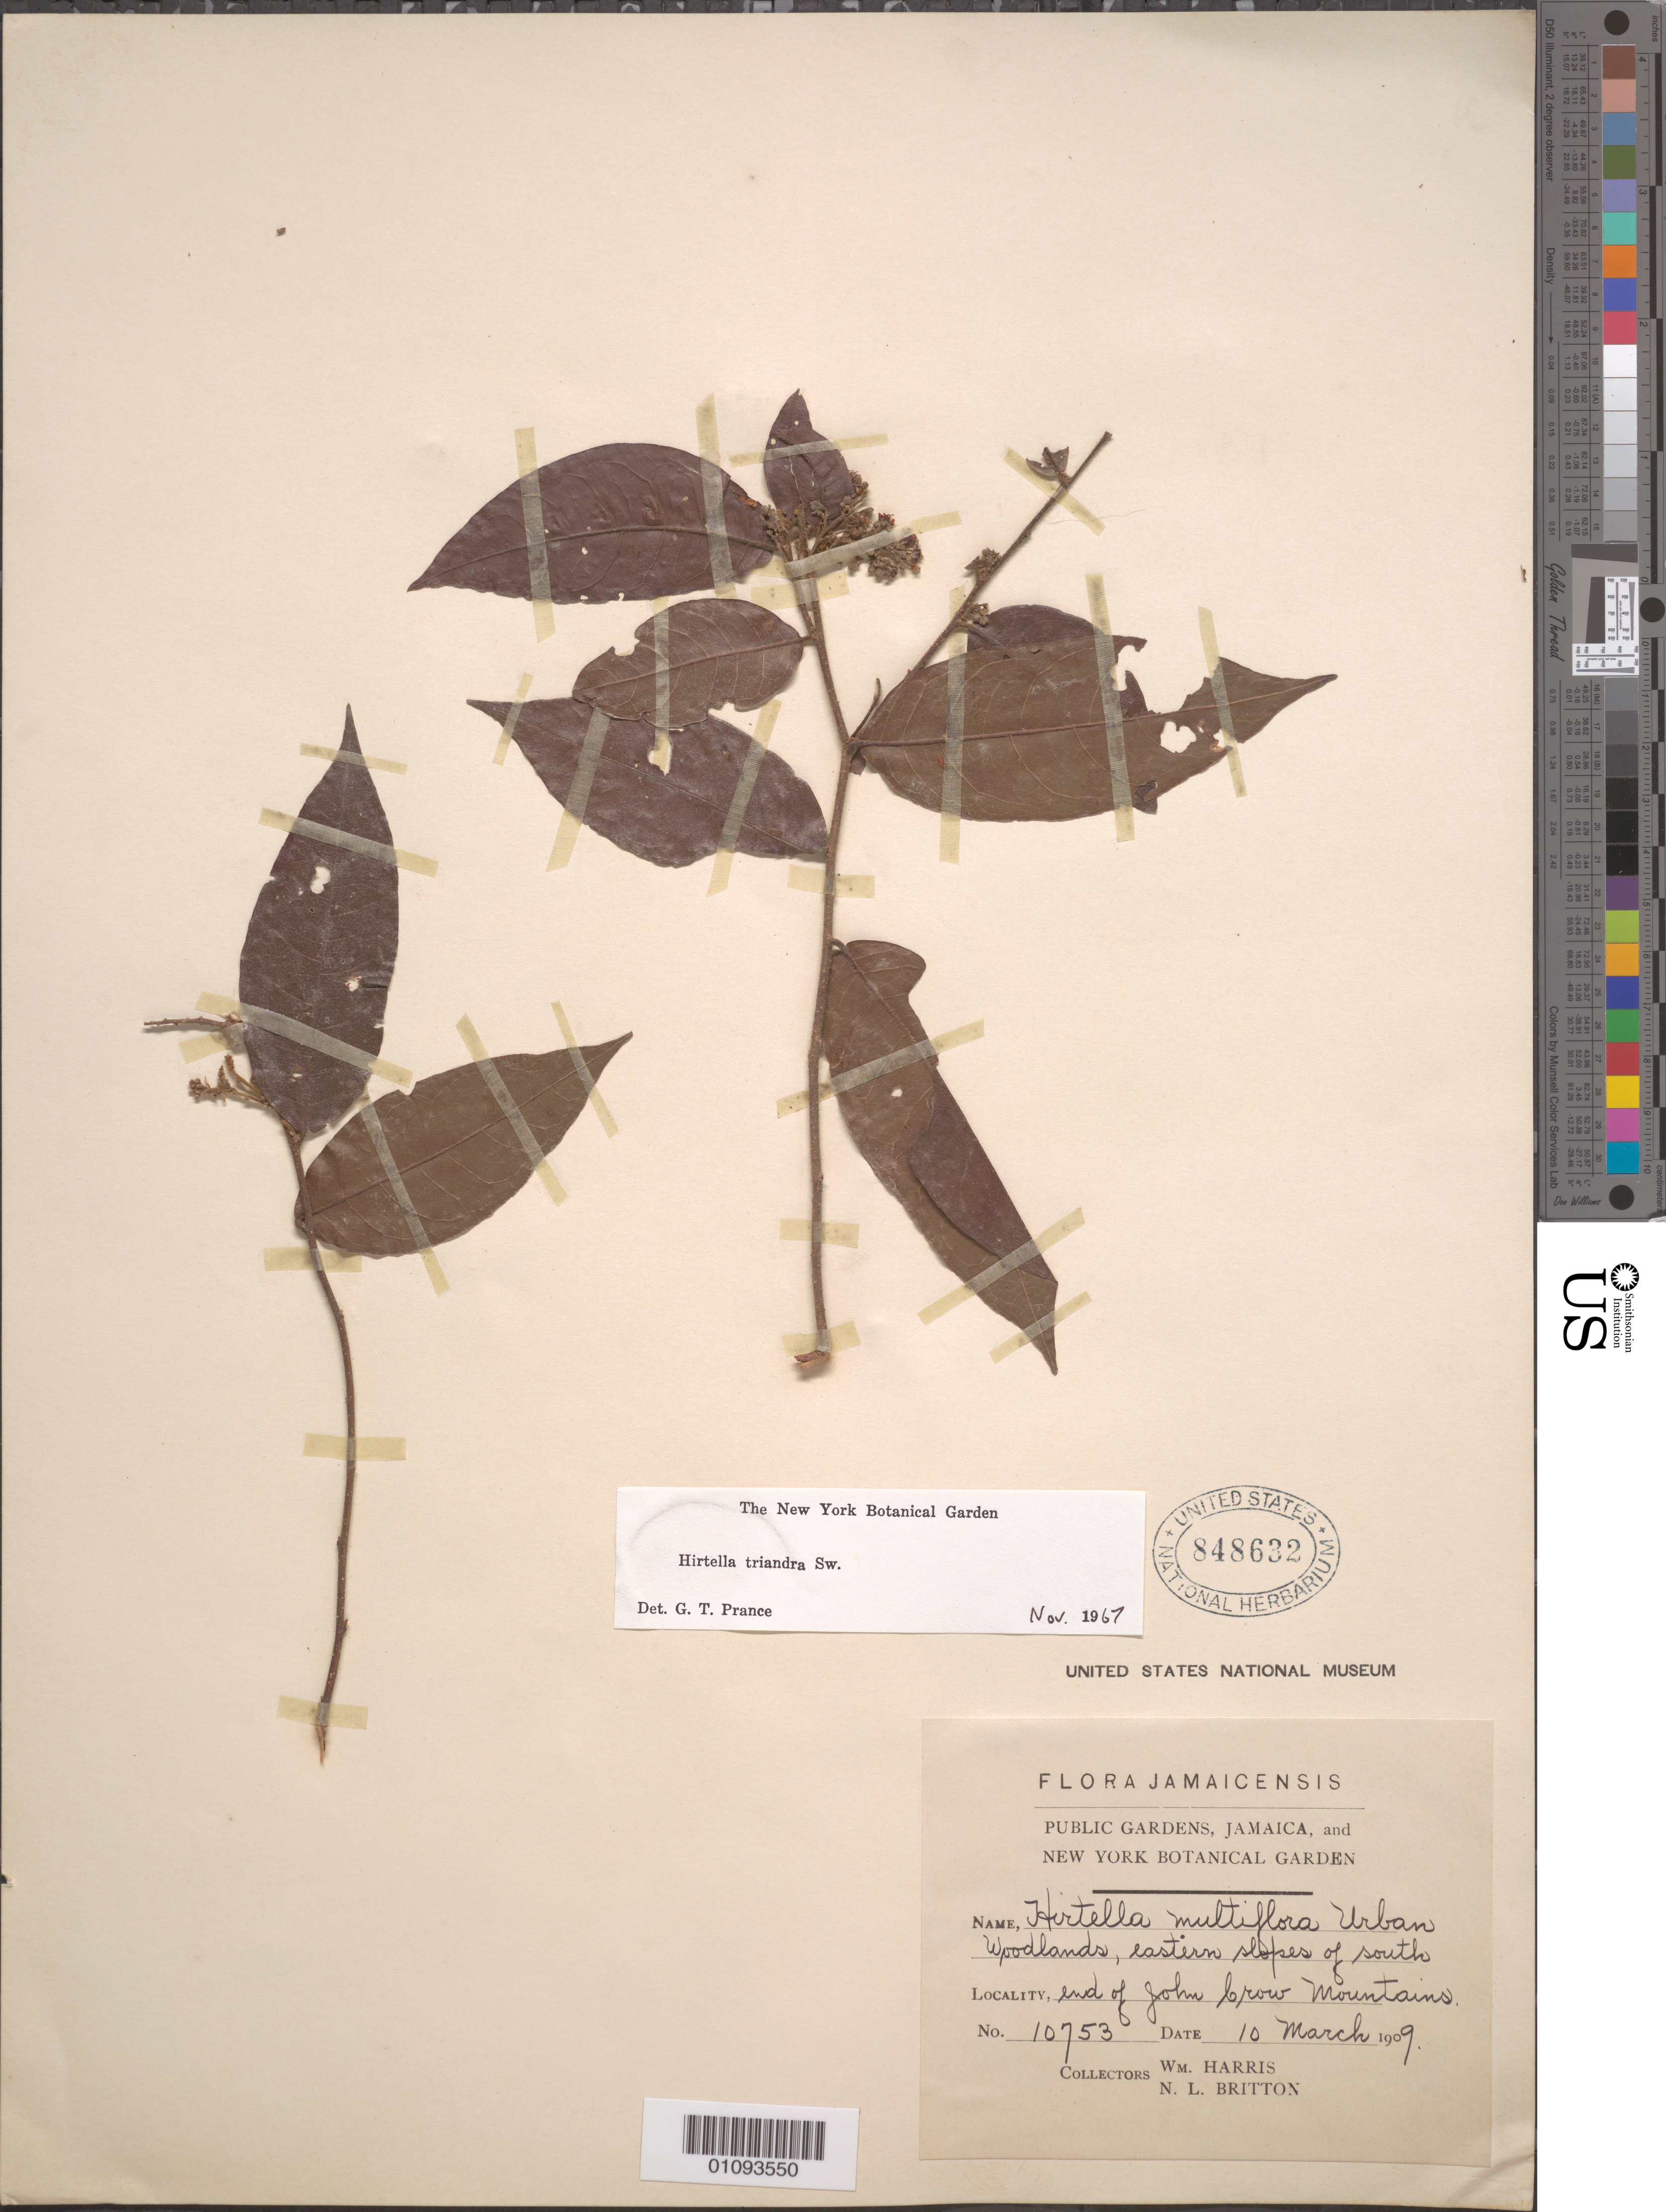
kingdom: Plantae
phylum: Tracheophyta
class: Magnoliopsida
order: Malpighiales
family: Chrysobalanaceae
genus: Hirtella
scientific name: Hirtella triandra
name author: Sw.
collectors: W. Harris & N. Britton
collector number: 10753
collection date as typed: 10 Mar 1909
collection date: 1909-03-10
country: Jamaica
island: Jamaica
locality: Urban Woodlands, Eastern slopes of south end of John Crow Mountains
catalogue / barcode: US 848632